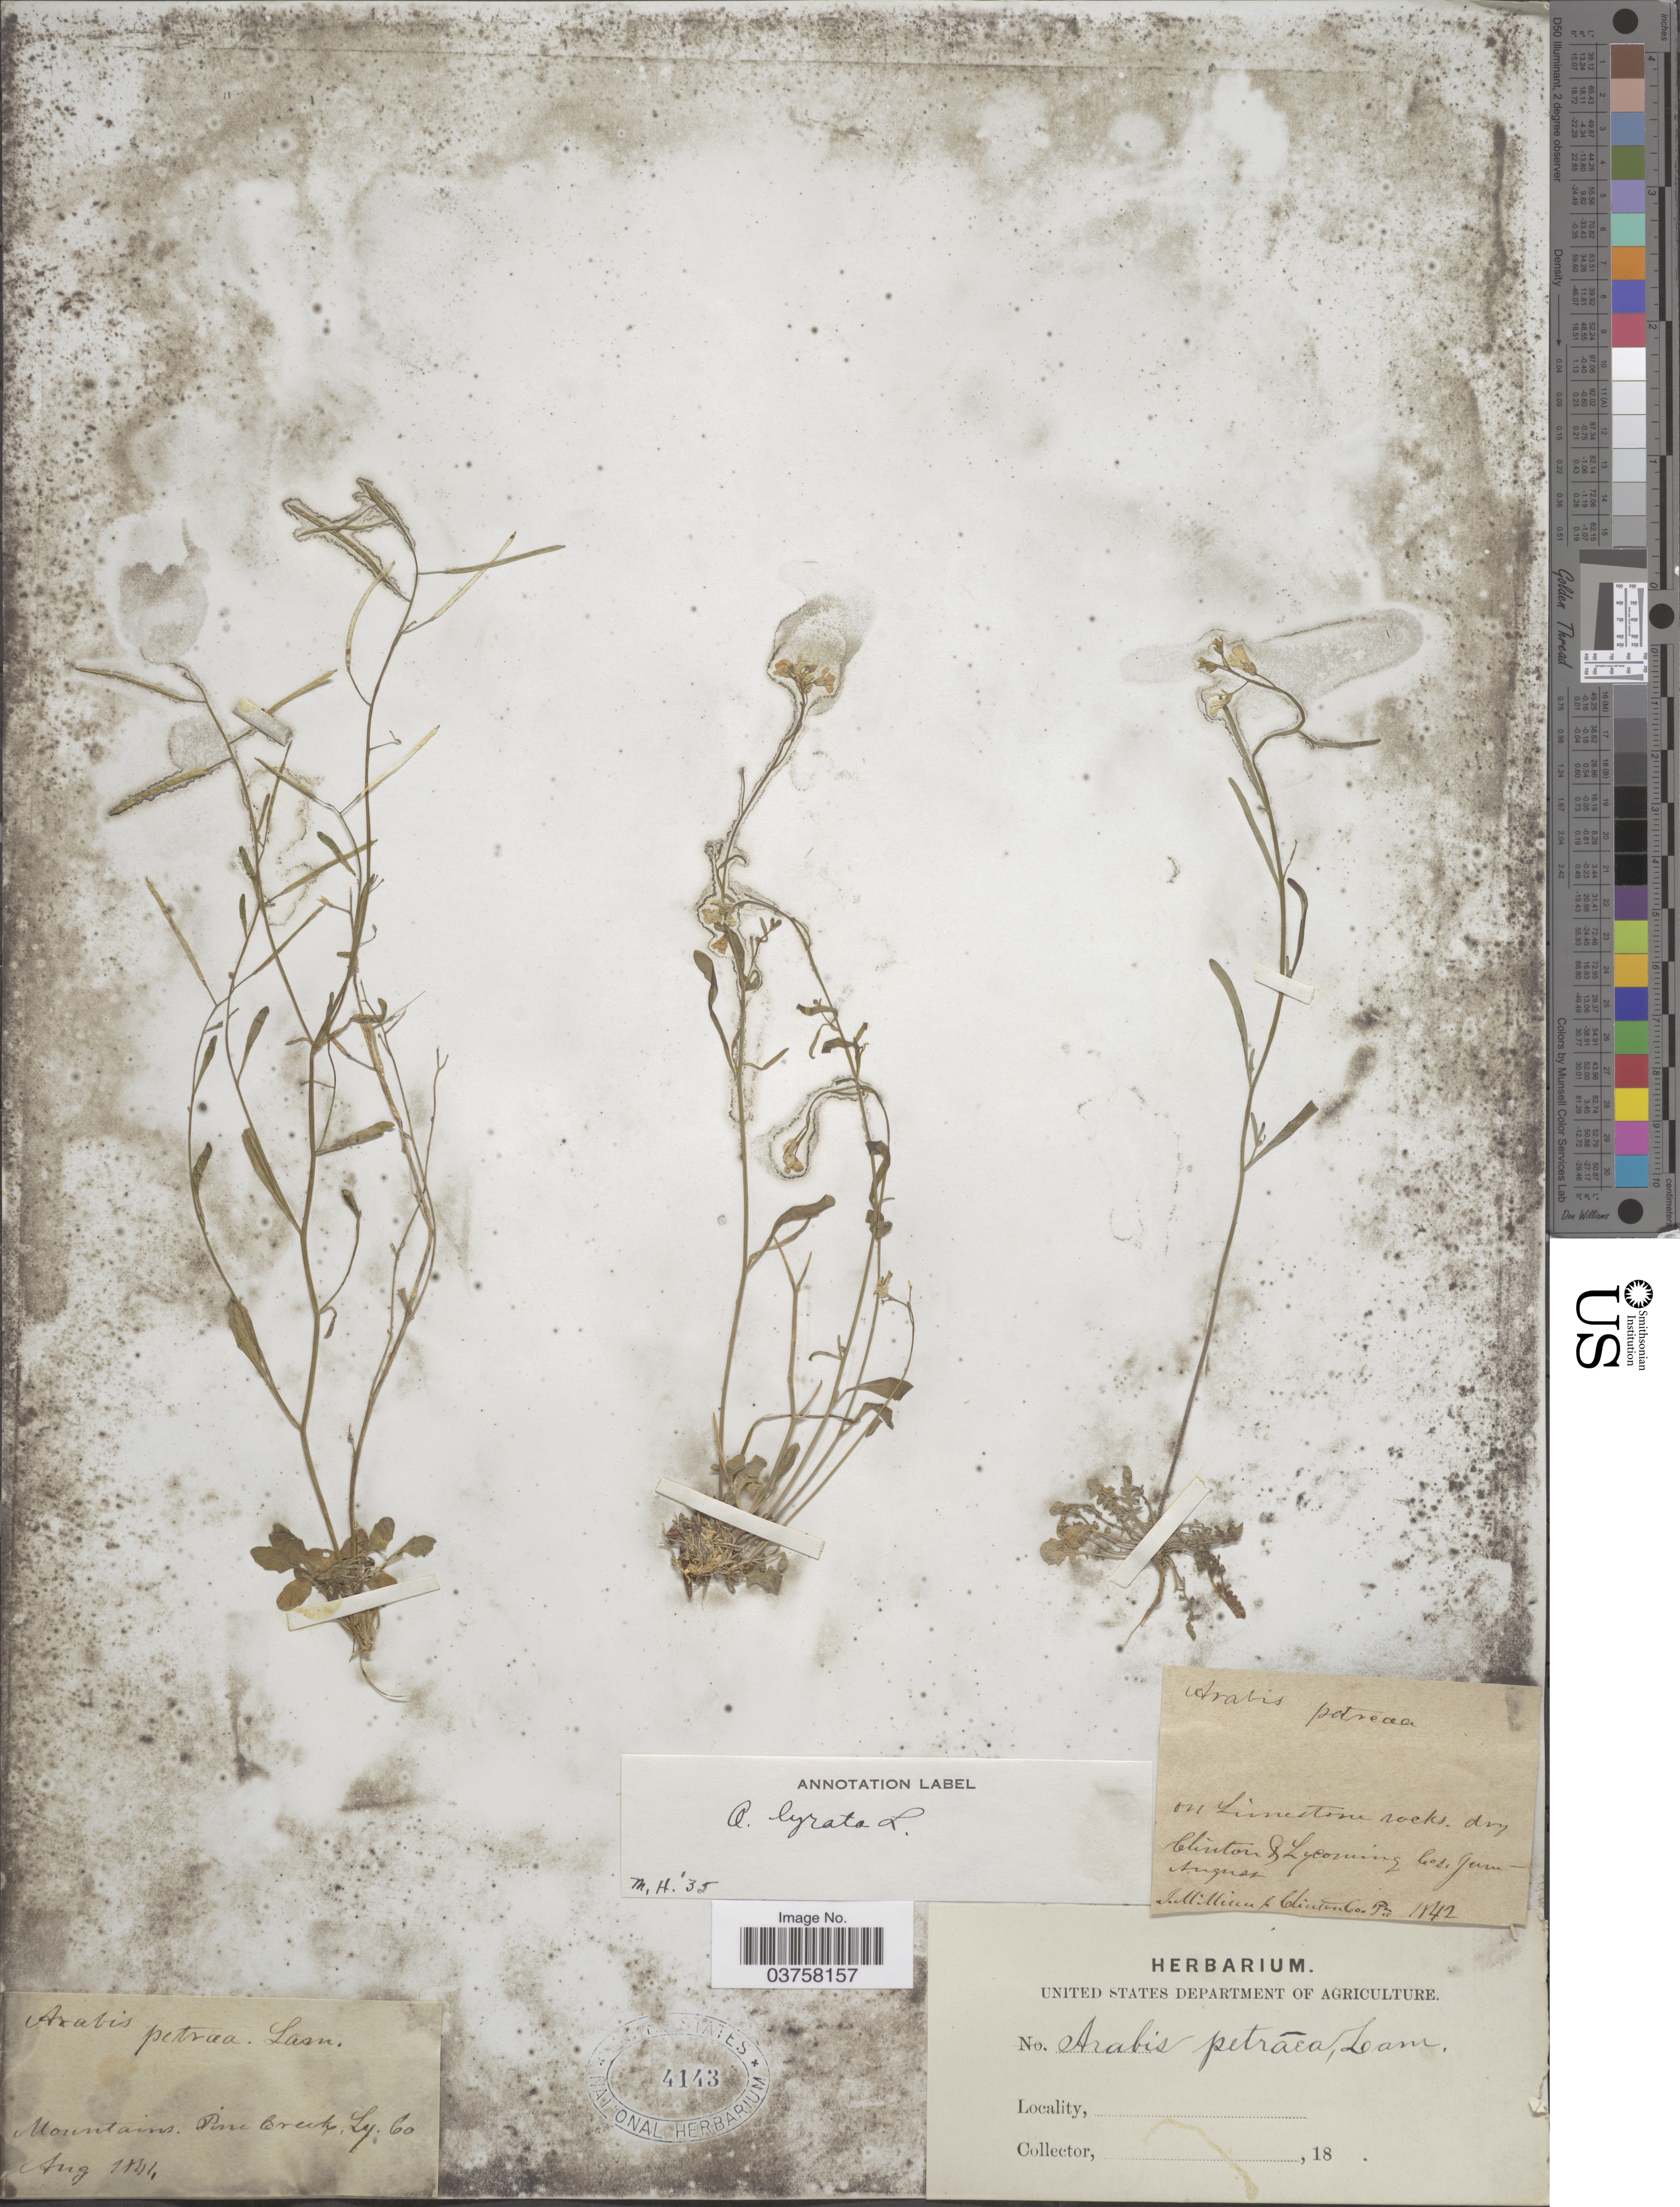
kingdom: Plantae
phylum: Tracheophyta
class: Magnoliopsida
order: Brassicales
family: Brassicaceae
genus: Arabis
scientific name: Arabis lyrata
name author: L.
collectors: J. McMinn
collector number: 1842?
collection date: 1841-08/1842-08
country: United States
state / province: Pennsylvania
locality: Clinton & Lycoming Cos. Pine Creek, Ly. Co. Mountains. Pine Creek.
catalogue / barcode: US 4143